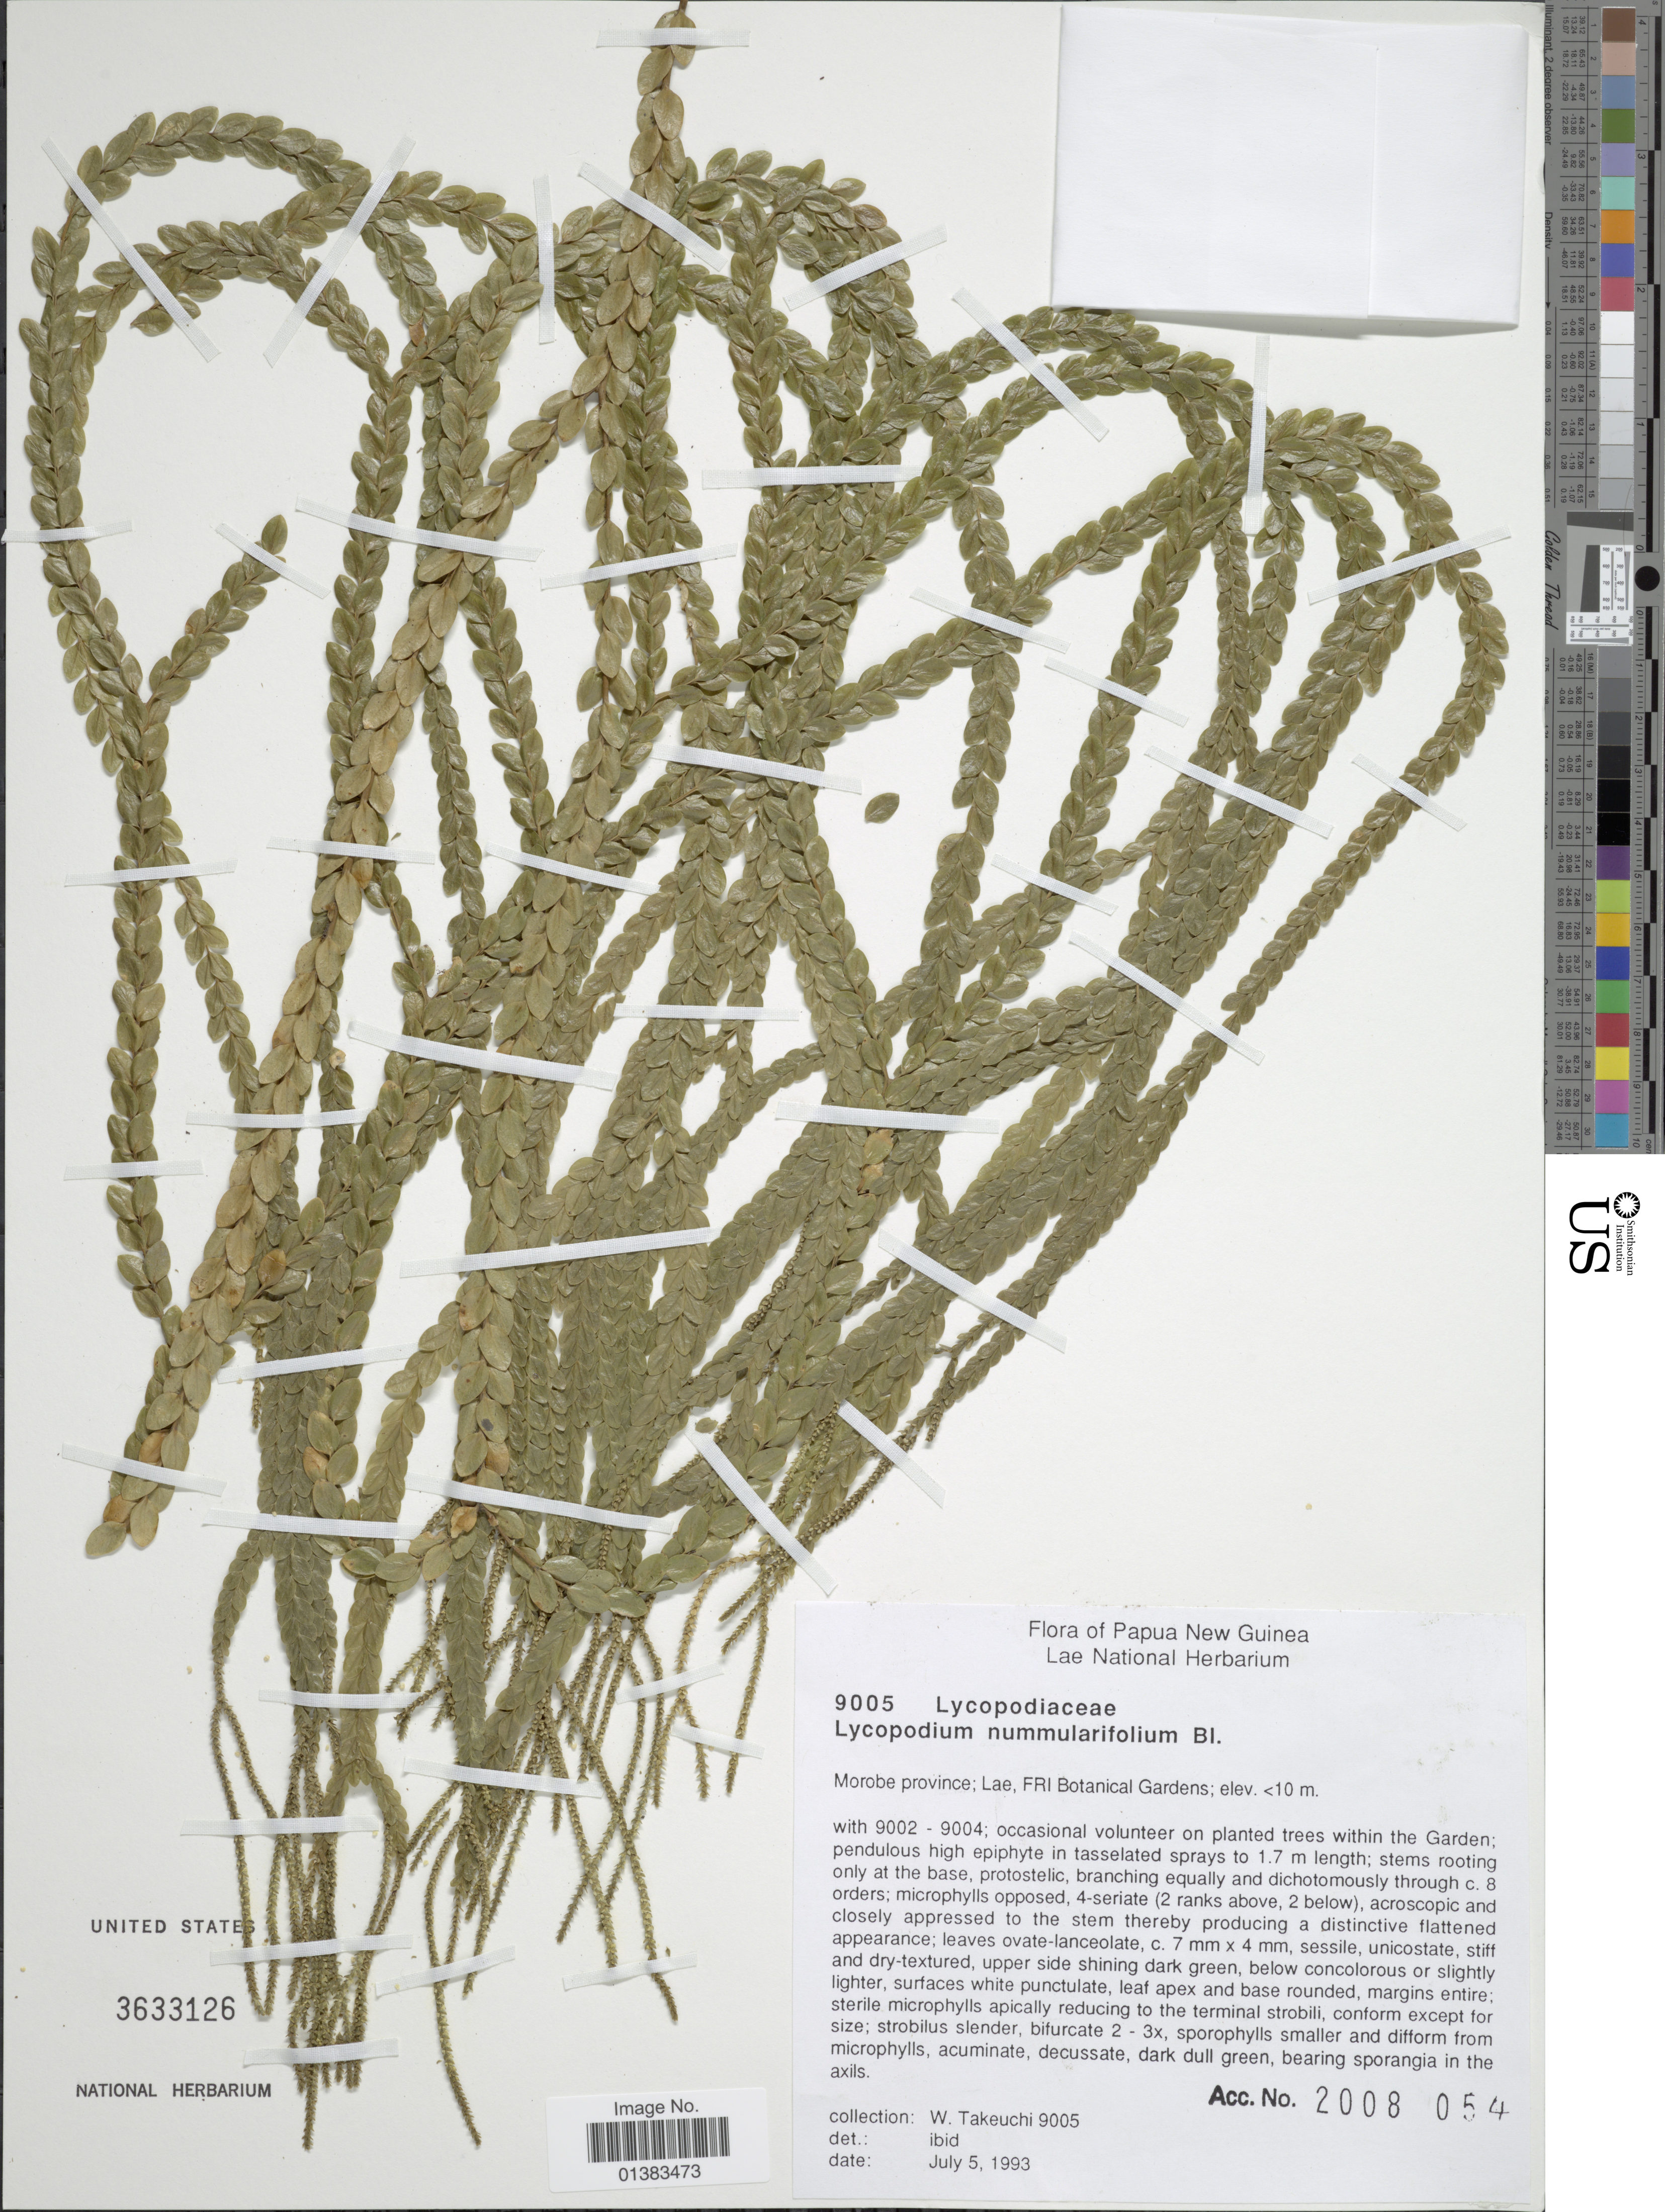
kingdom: Plantae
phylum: Tracheophyta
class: Lycopodiopsida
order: Lycopodiales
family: Lycopodiaceae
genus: Phlegmariurus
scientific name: Phlegmariurus nummulariifolius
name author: (Blume) Ching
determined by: Field, A. R.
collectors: W. Takeuchi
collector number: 9005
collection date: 1993-07-05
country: Papua New Guinea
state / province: Morobe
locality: Lae, FRI Botanical Gardens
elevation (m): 10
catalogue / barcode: US 3633126